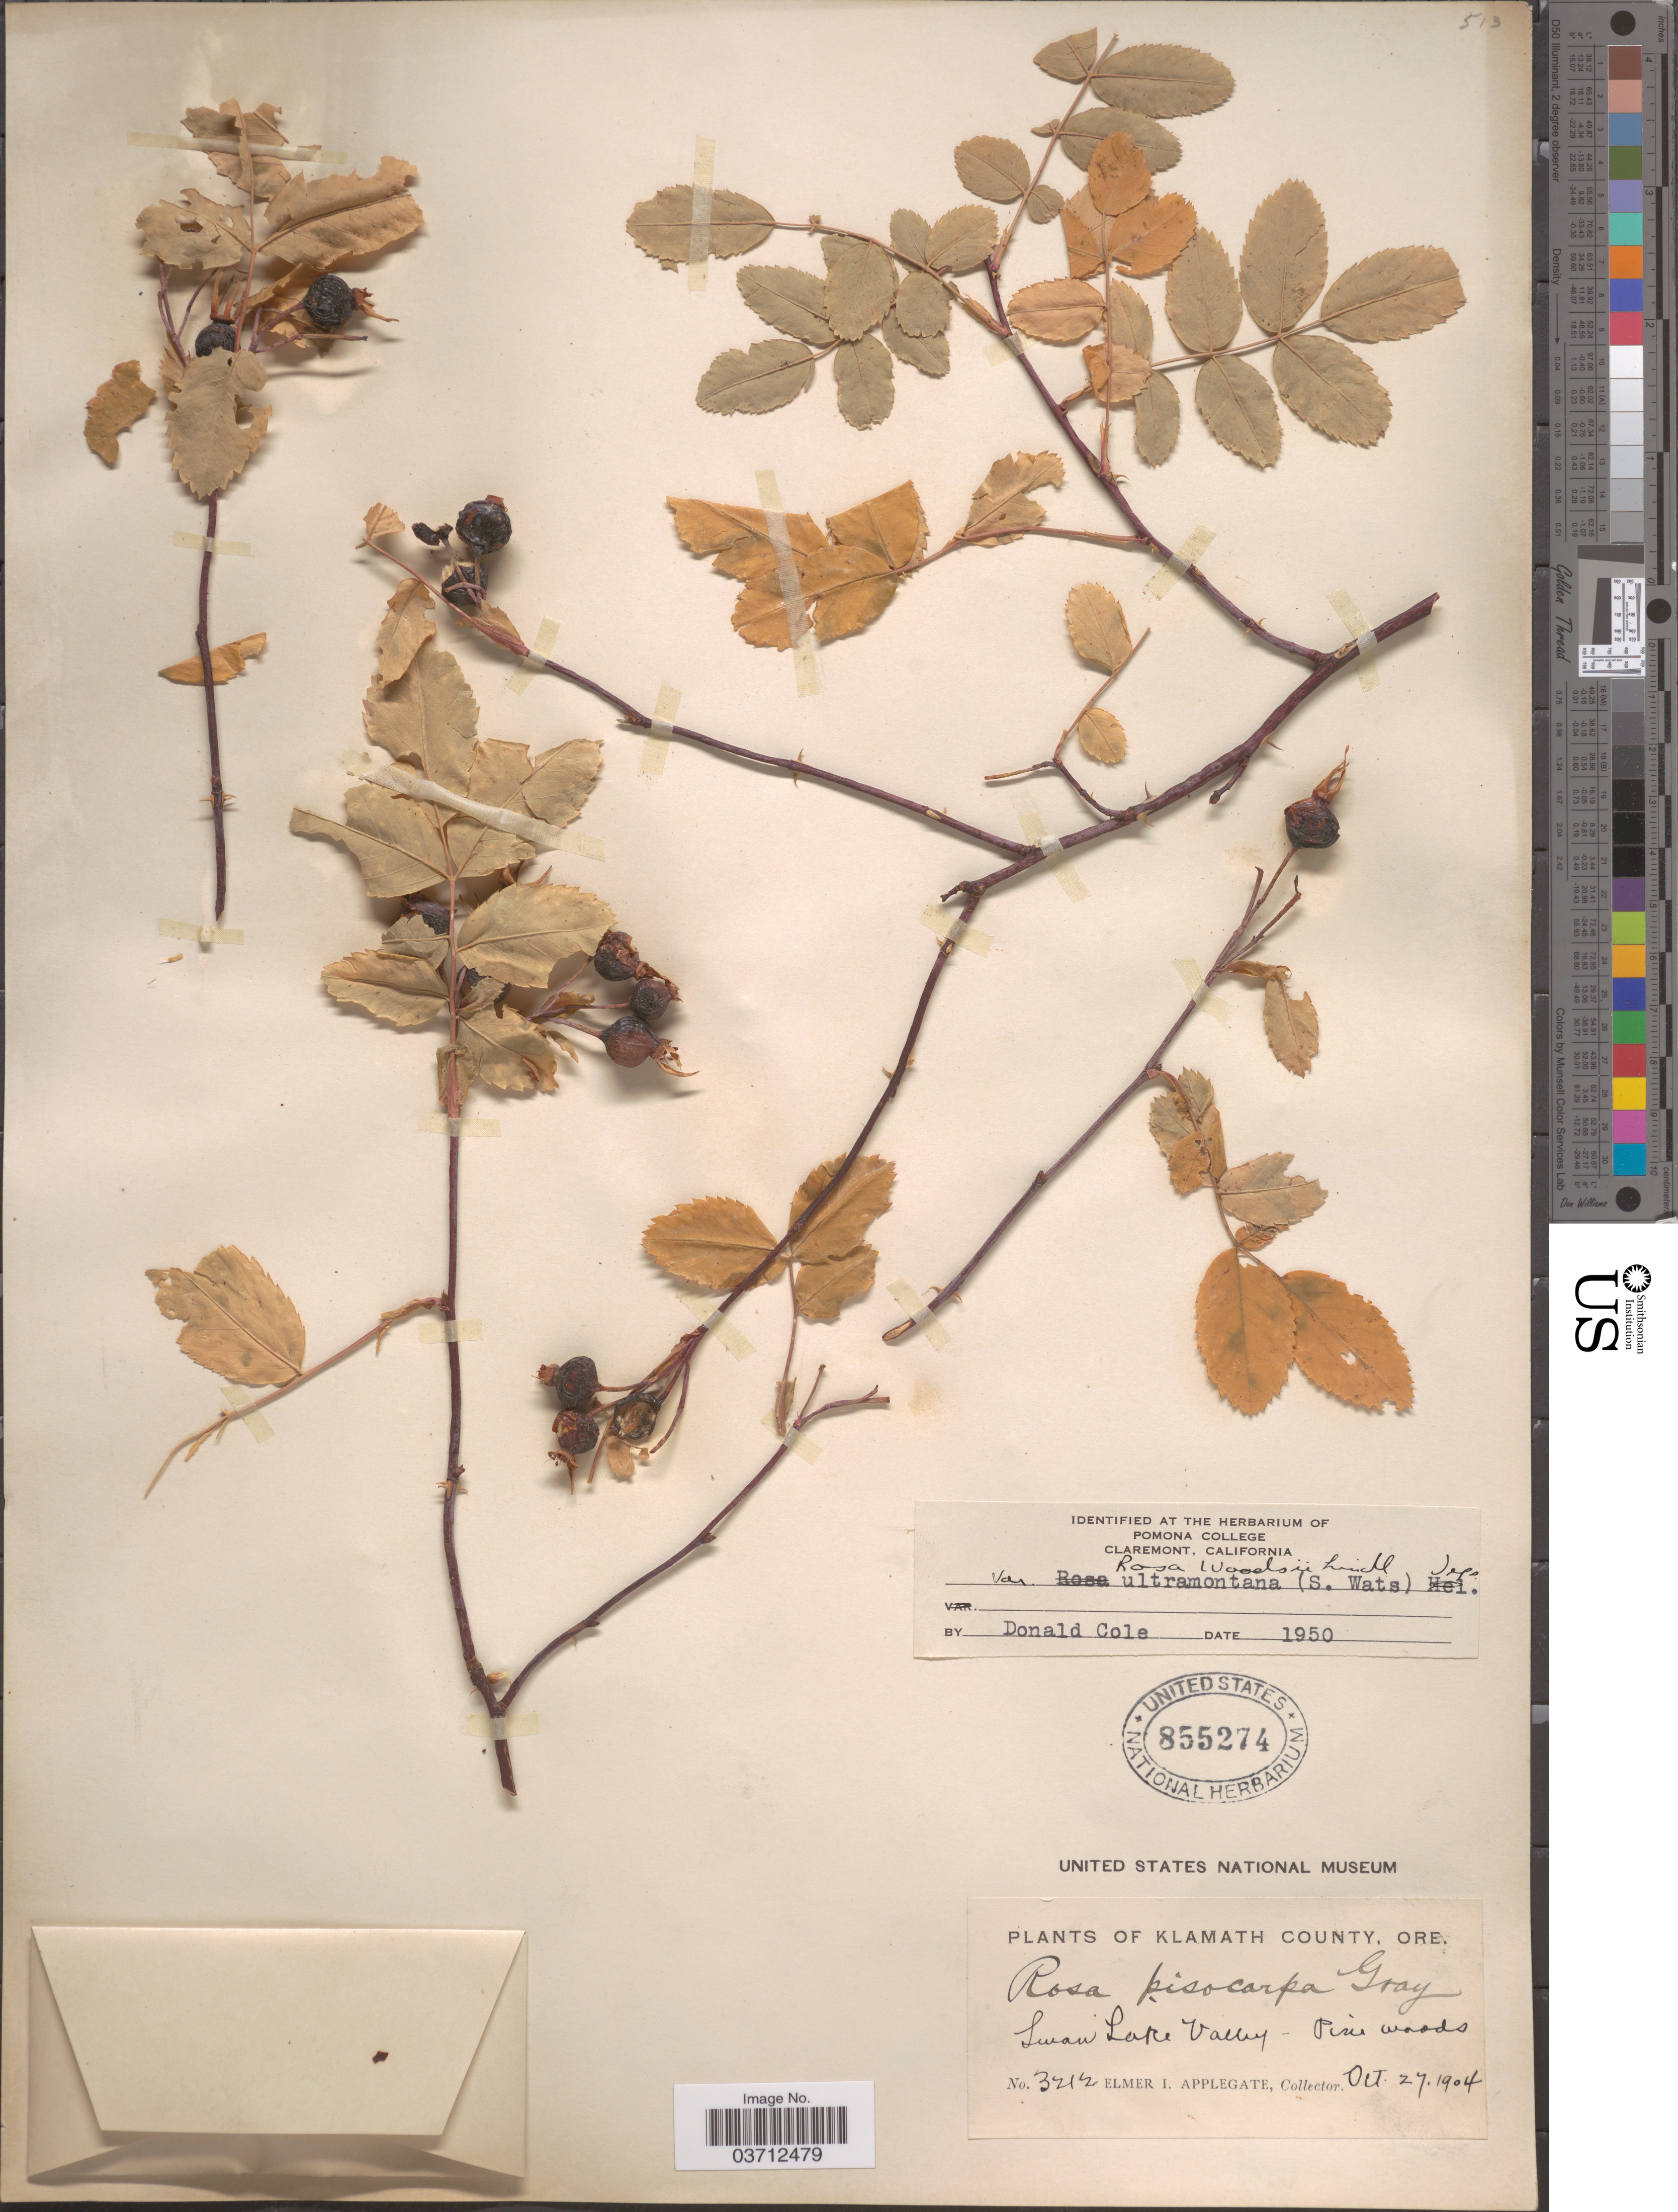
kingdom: Plantae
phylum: Tracheophyta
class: Magnoliopsida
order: Rosales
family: Rosaceae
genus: Rosa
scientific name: Rosa woodsii var. ultramontana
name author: Lindl.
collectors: E. I. Applegate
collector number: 3212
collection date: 1904-10-27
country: United States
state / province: Oregon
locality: Klamath County. Swan Lake Valley.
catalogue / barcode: US 855274